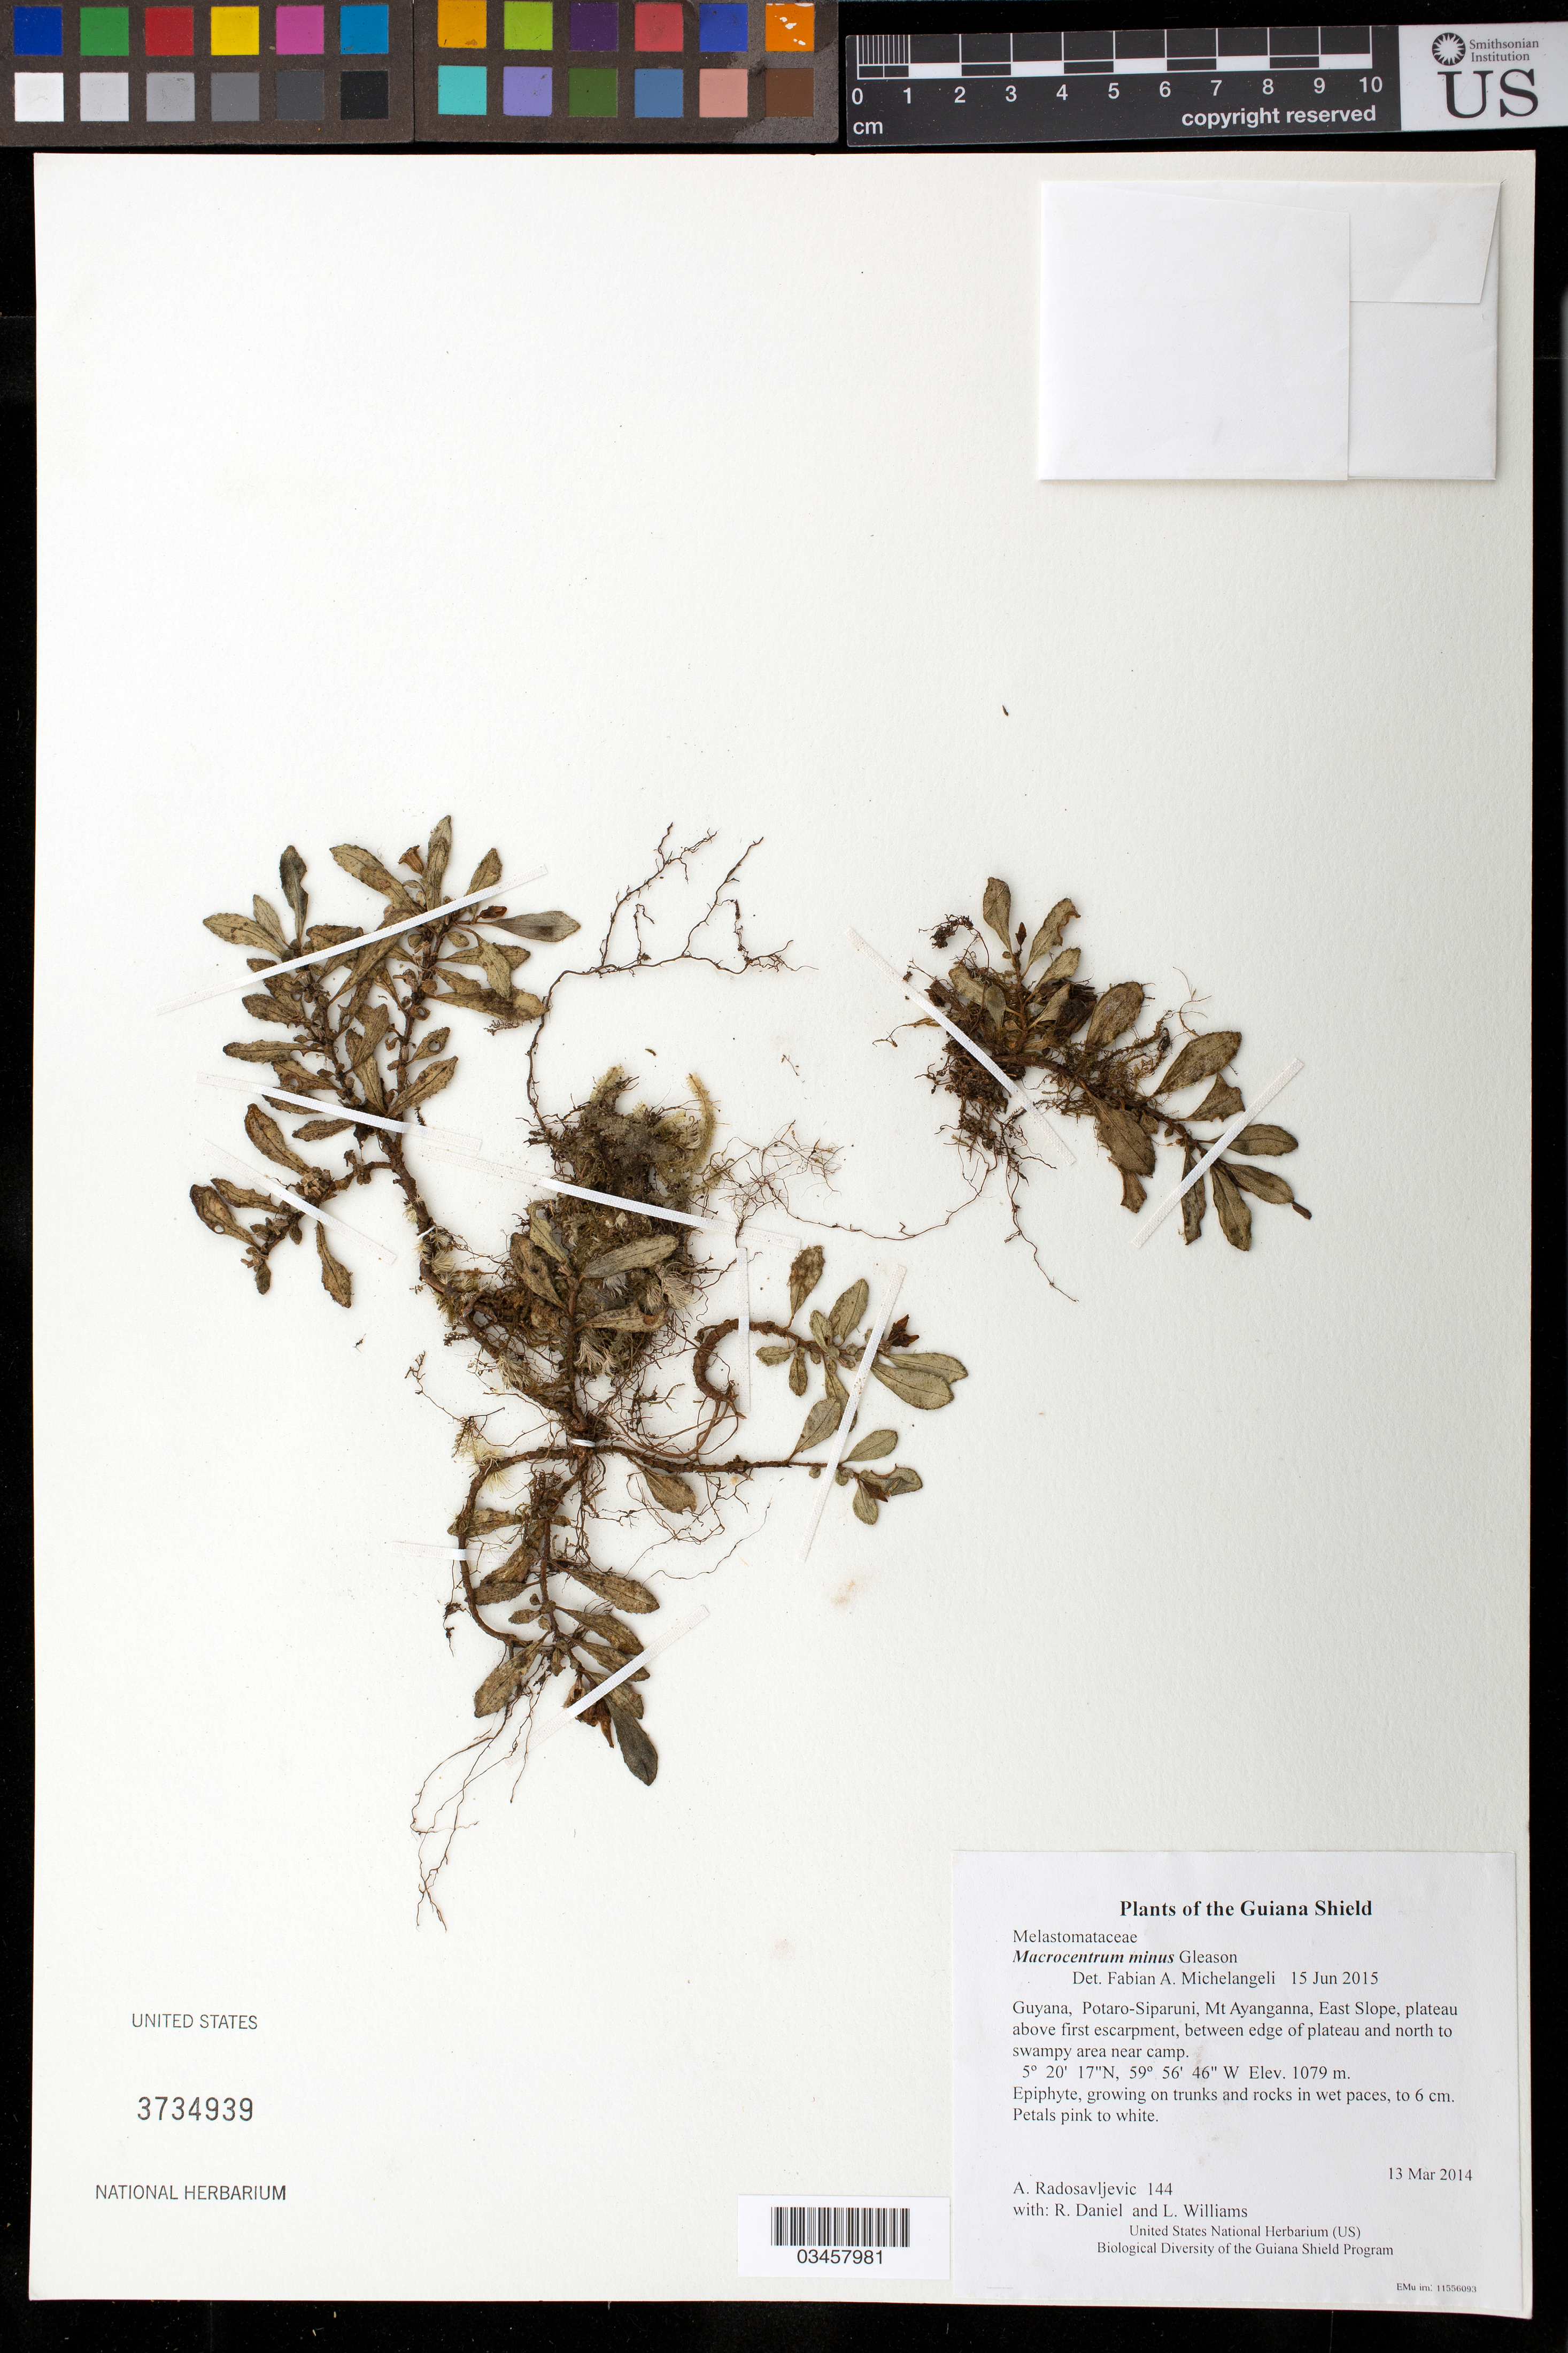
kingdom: Plantae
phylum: Tracheophyta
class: Magnoliopsida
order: Myrtales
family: Melastomataceae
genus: Macrocentrum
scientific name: Macrocentrum minus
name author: Gleason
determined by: Michelangeli, F. A.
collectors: A. Radosavljevic, R. Daniel & L. Williams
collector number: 144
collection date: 2014-03-13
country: Guyana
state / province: Potaro-Siparuni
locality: Mt Ayanganna, East Slope, plateau above first escarpment, between edge of plateau and north to swampy area near camp.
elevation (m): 1079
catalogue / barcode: US 3734939